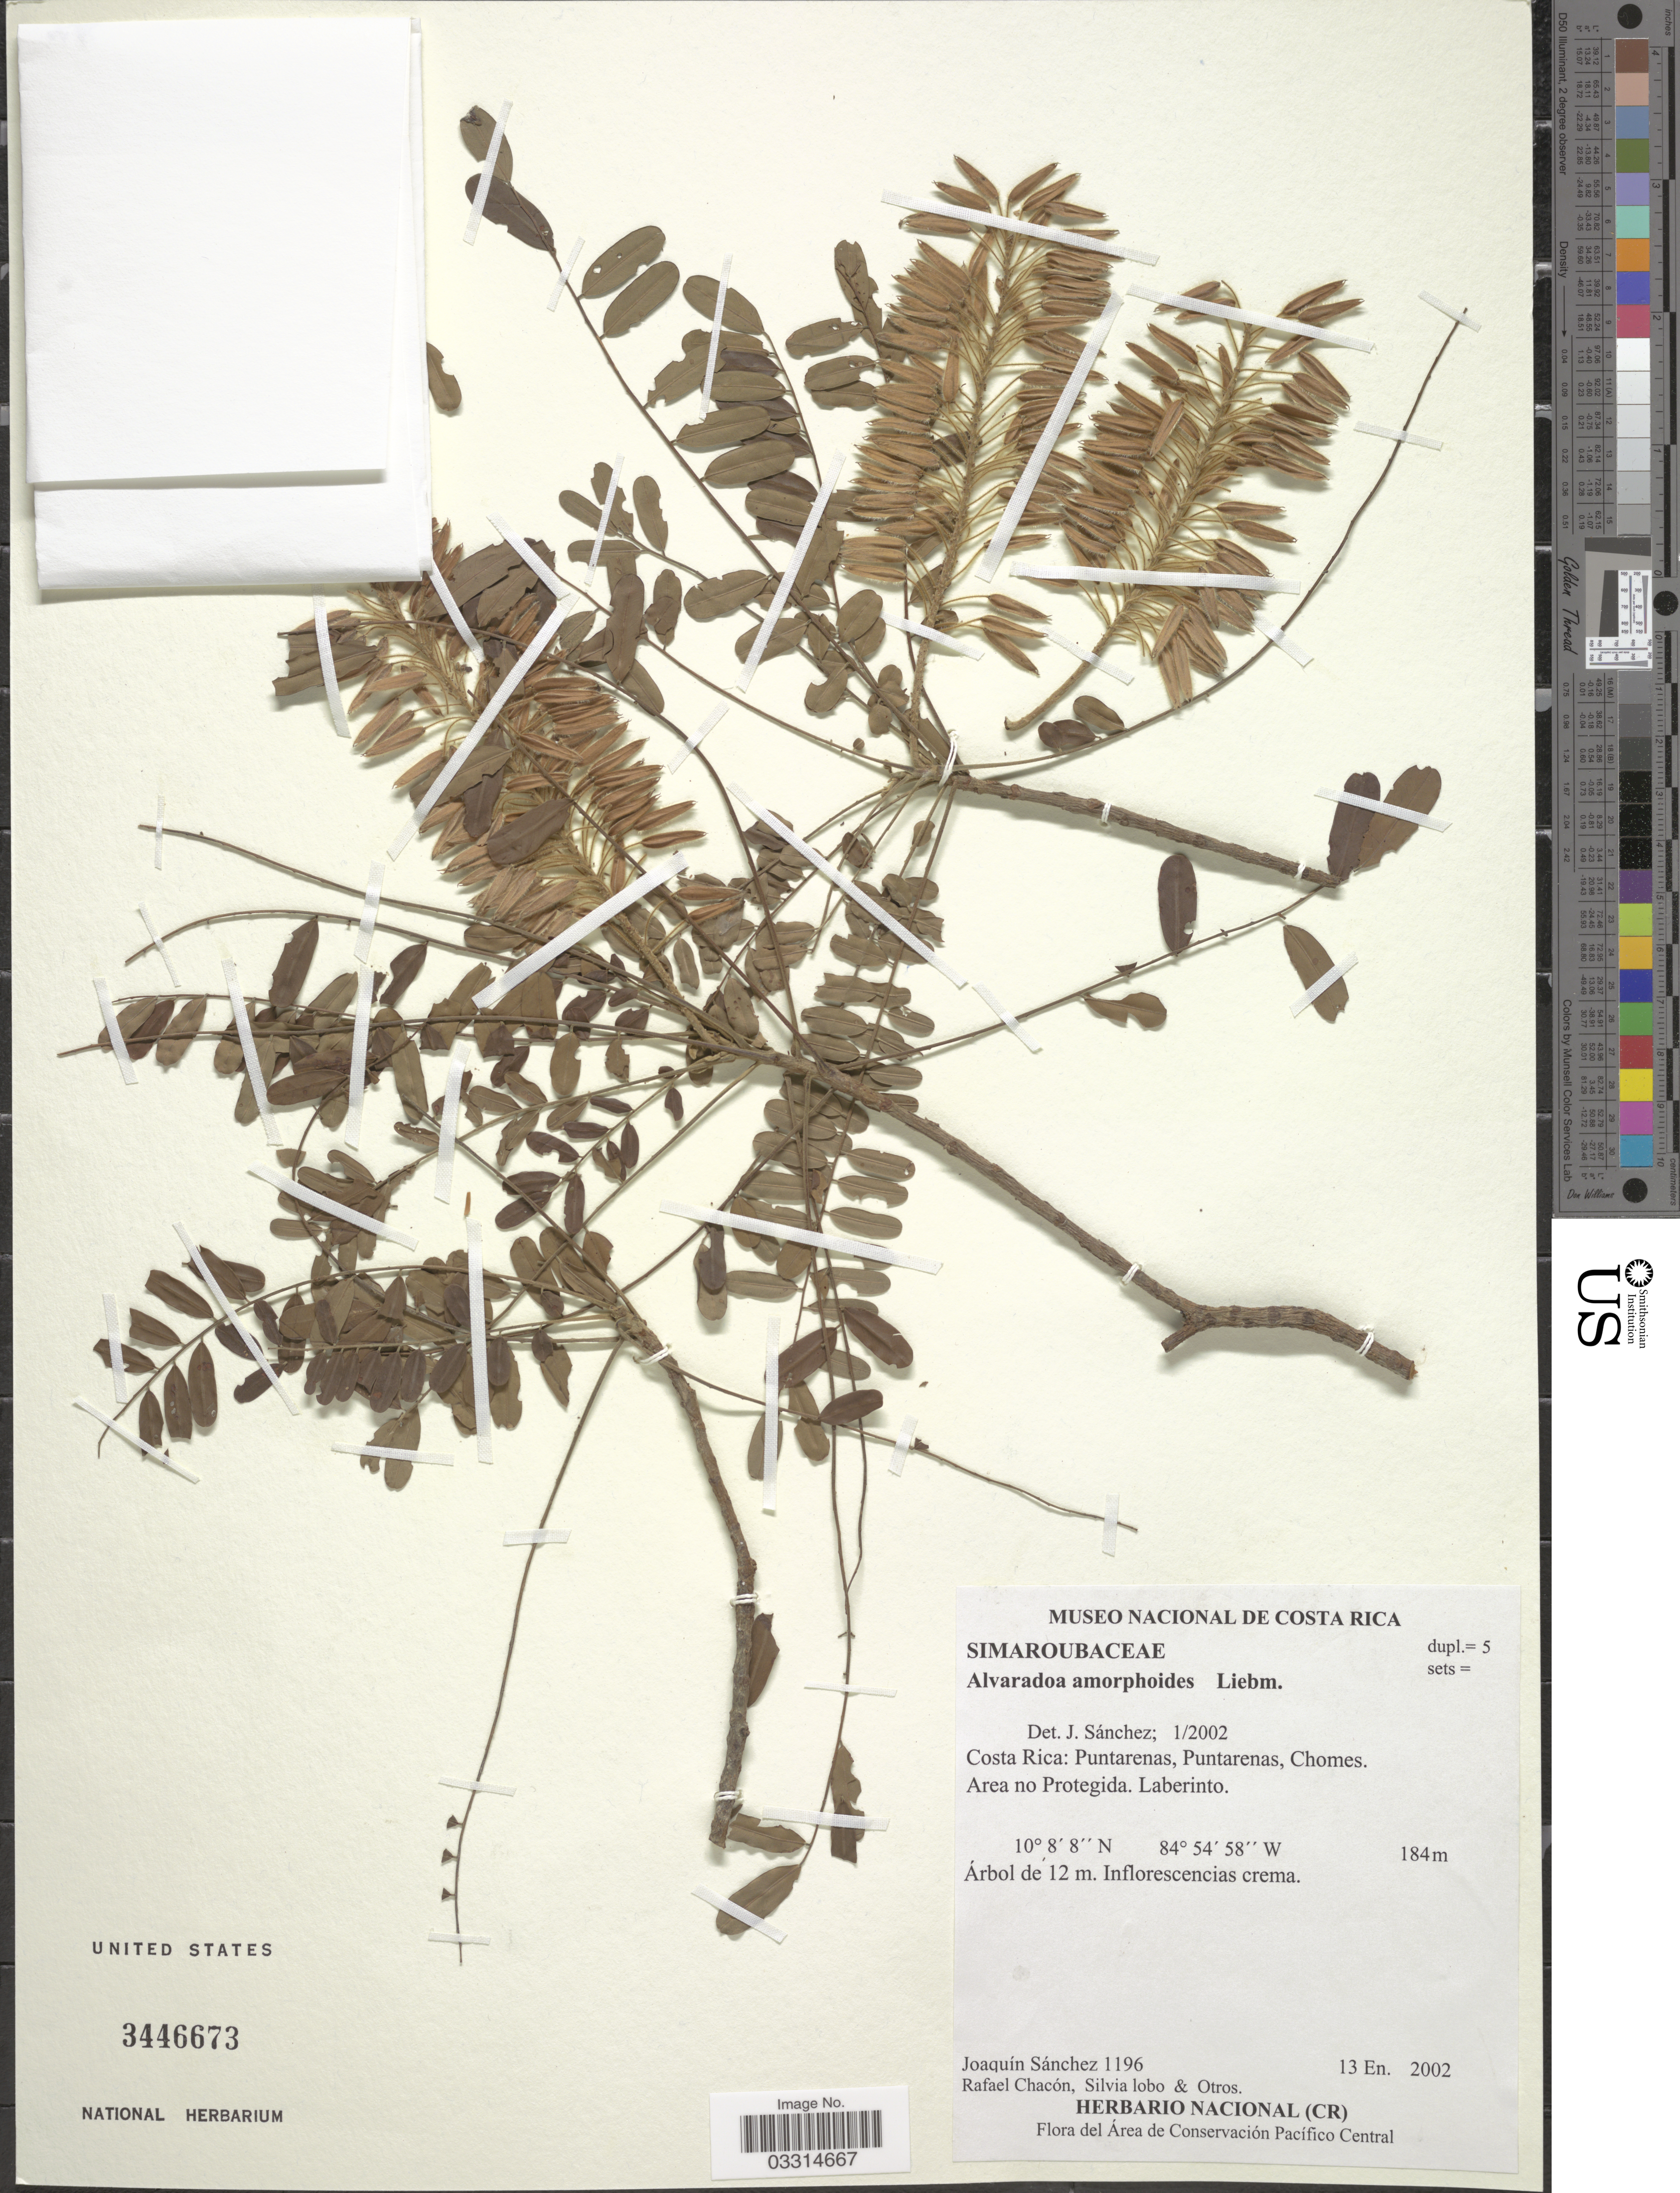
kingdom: Plantae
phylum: Tracheophyta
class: Magnoliopsida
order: Picramniales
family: Picramniaceae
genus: Alvaradoa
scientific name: Alvaradoa amorphoides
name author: Liebm.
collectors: J. Sánchez, R. Chacón, S. Lobo & -. Otros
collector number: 1196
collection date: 2002-01-13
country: Costa Rica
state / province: Puntarenas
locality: Puntarenas, Chomes. Area no Protegida.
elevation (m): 184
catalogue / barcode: US 3446673